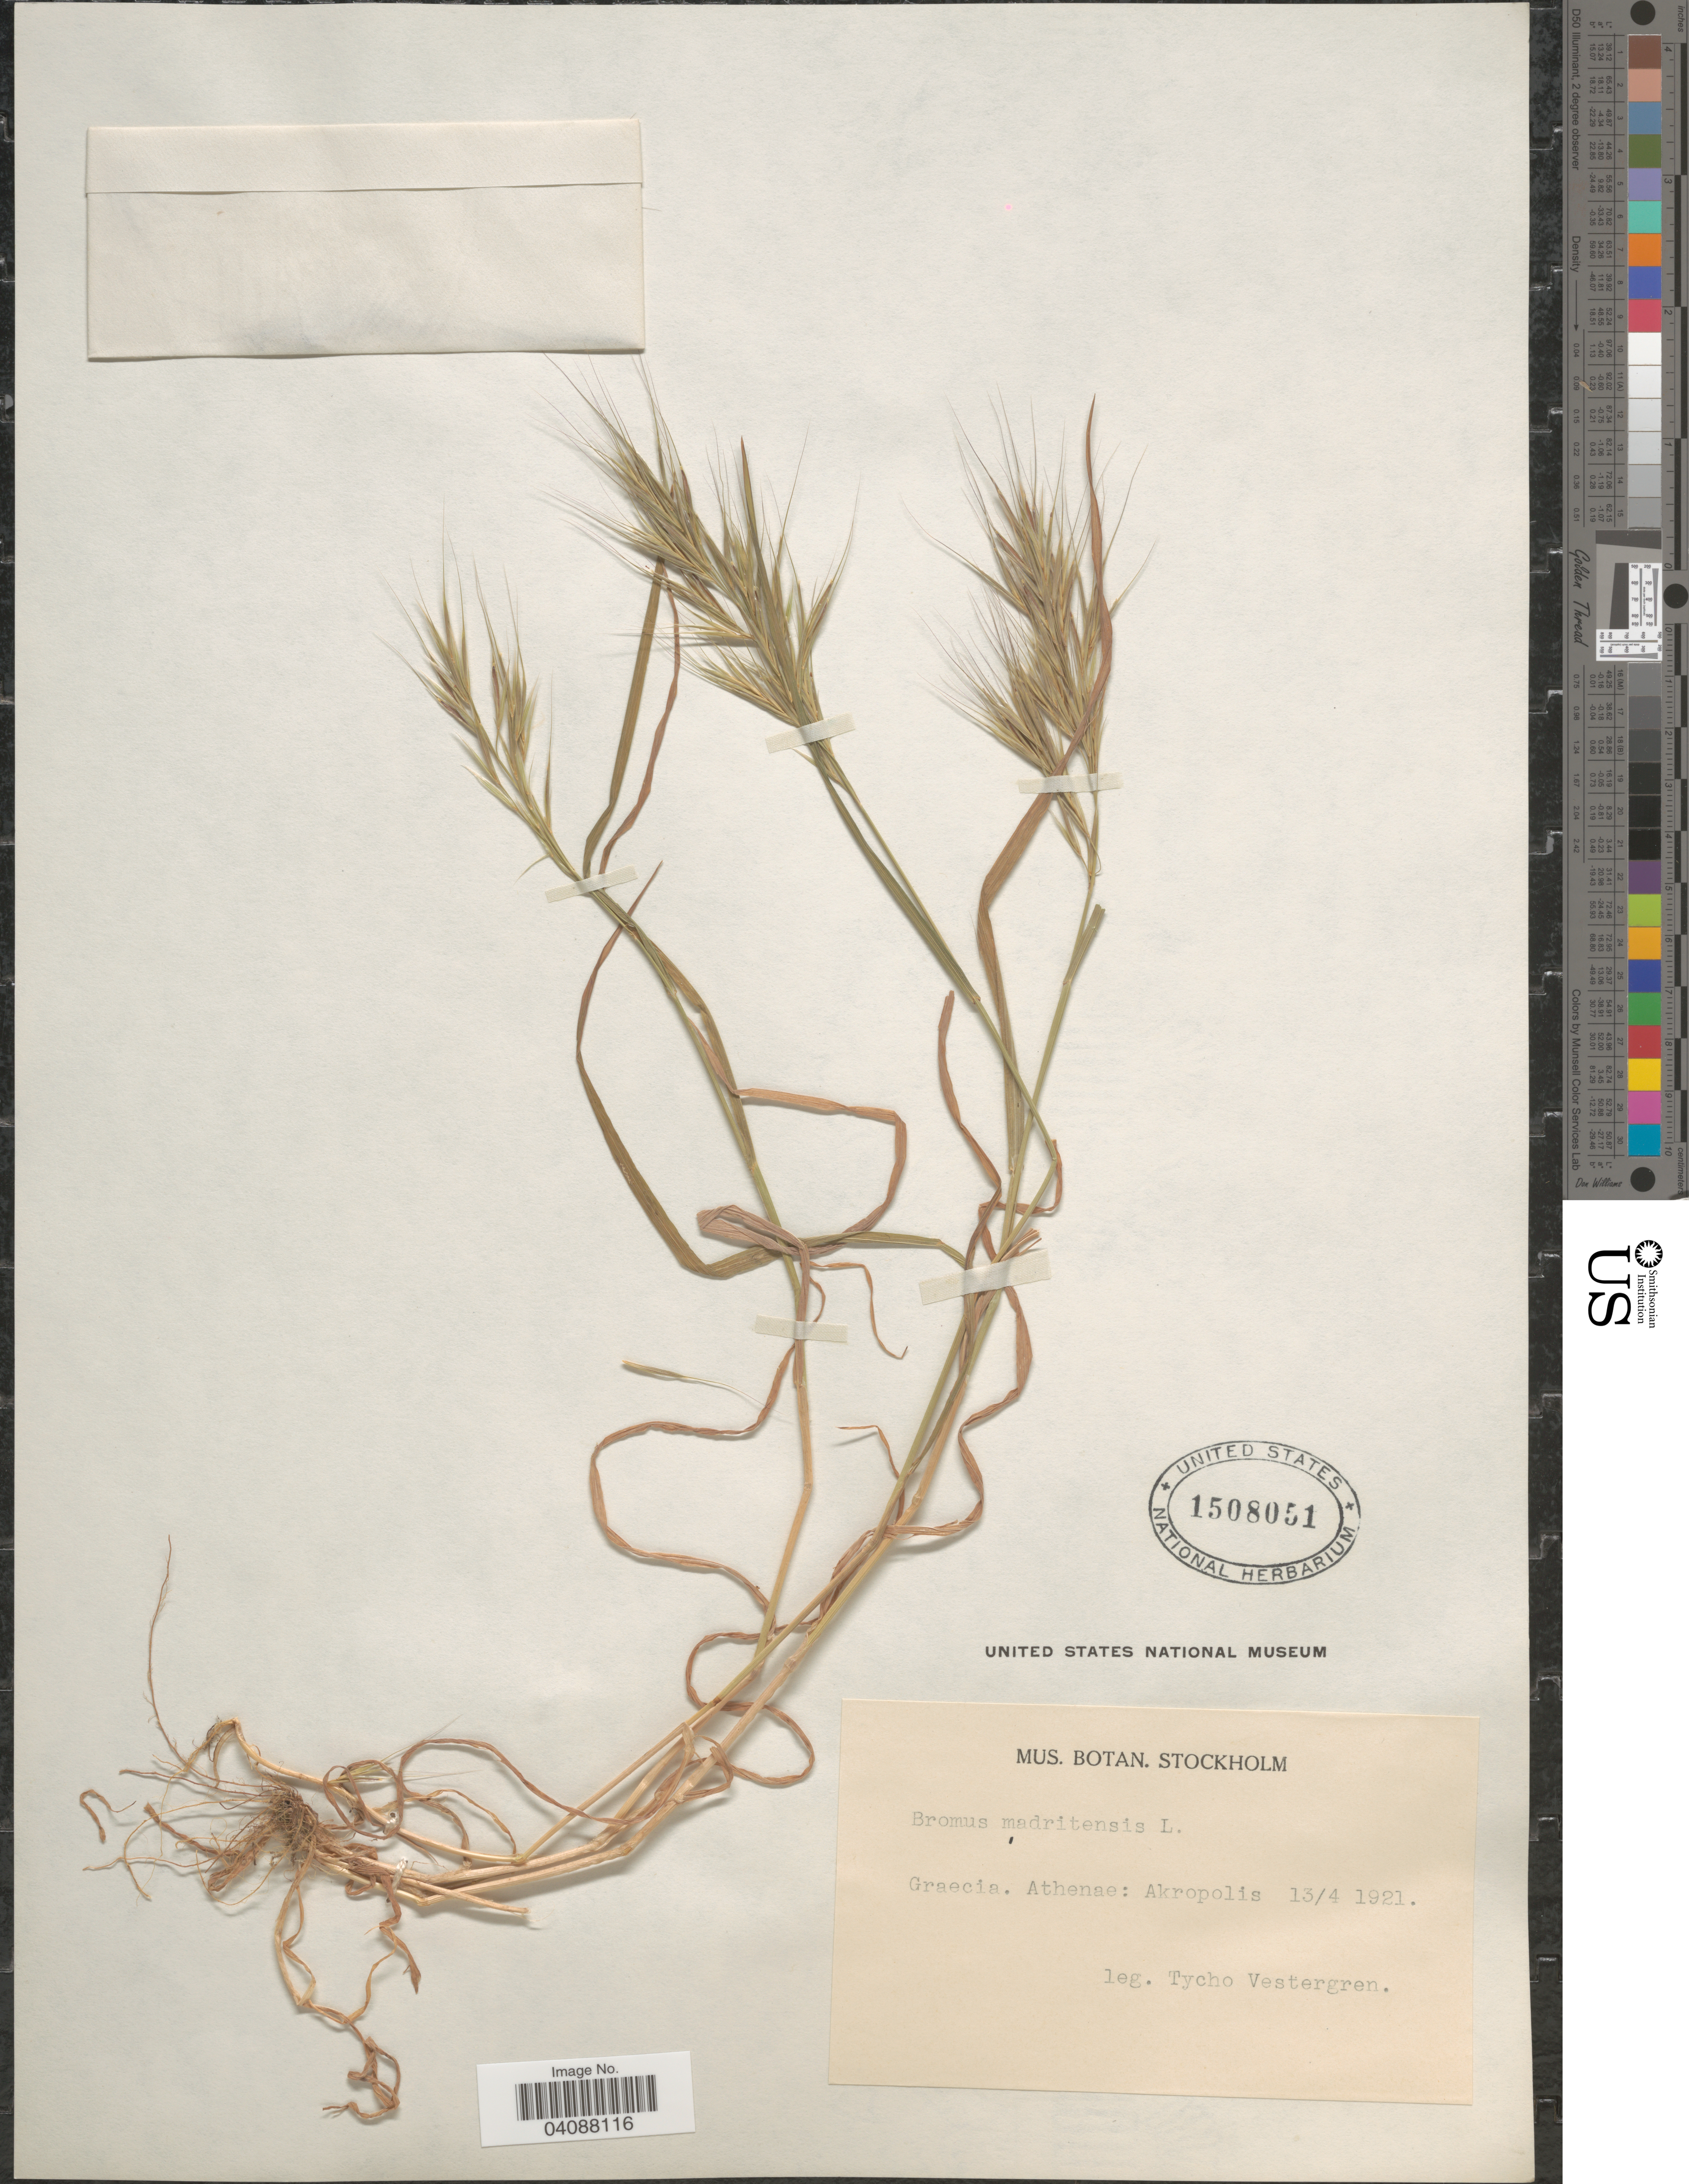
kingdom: Plantae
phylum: Tracheophyta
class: Liliopsida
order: Poales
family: Poaceae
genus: Bromus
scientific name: Bromus madritensis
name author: L.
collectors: T. Vestergren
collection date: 1921-04-13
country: Greece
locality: Graecia. Athenae: Akropolis.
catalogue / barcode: US 1508051